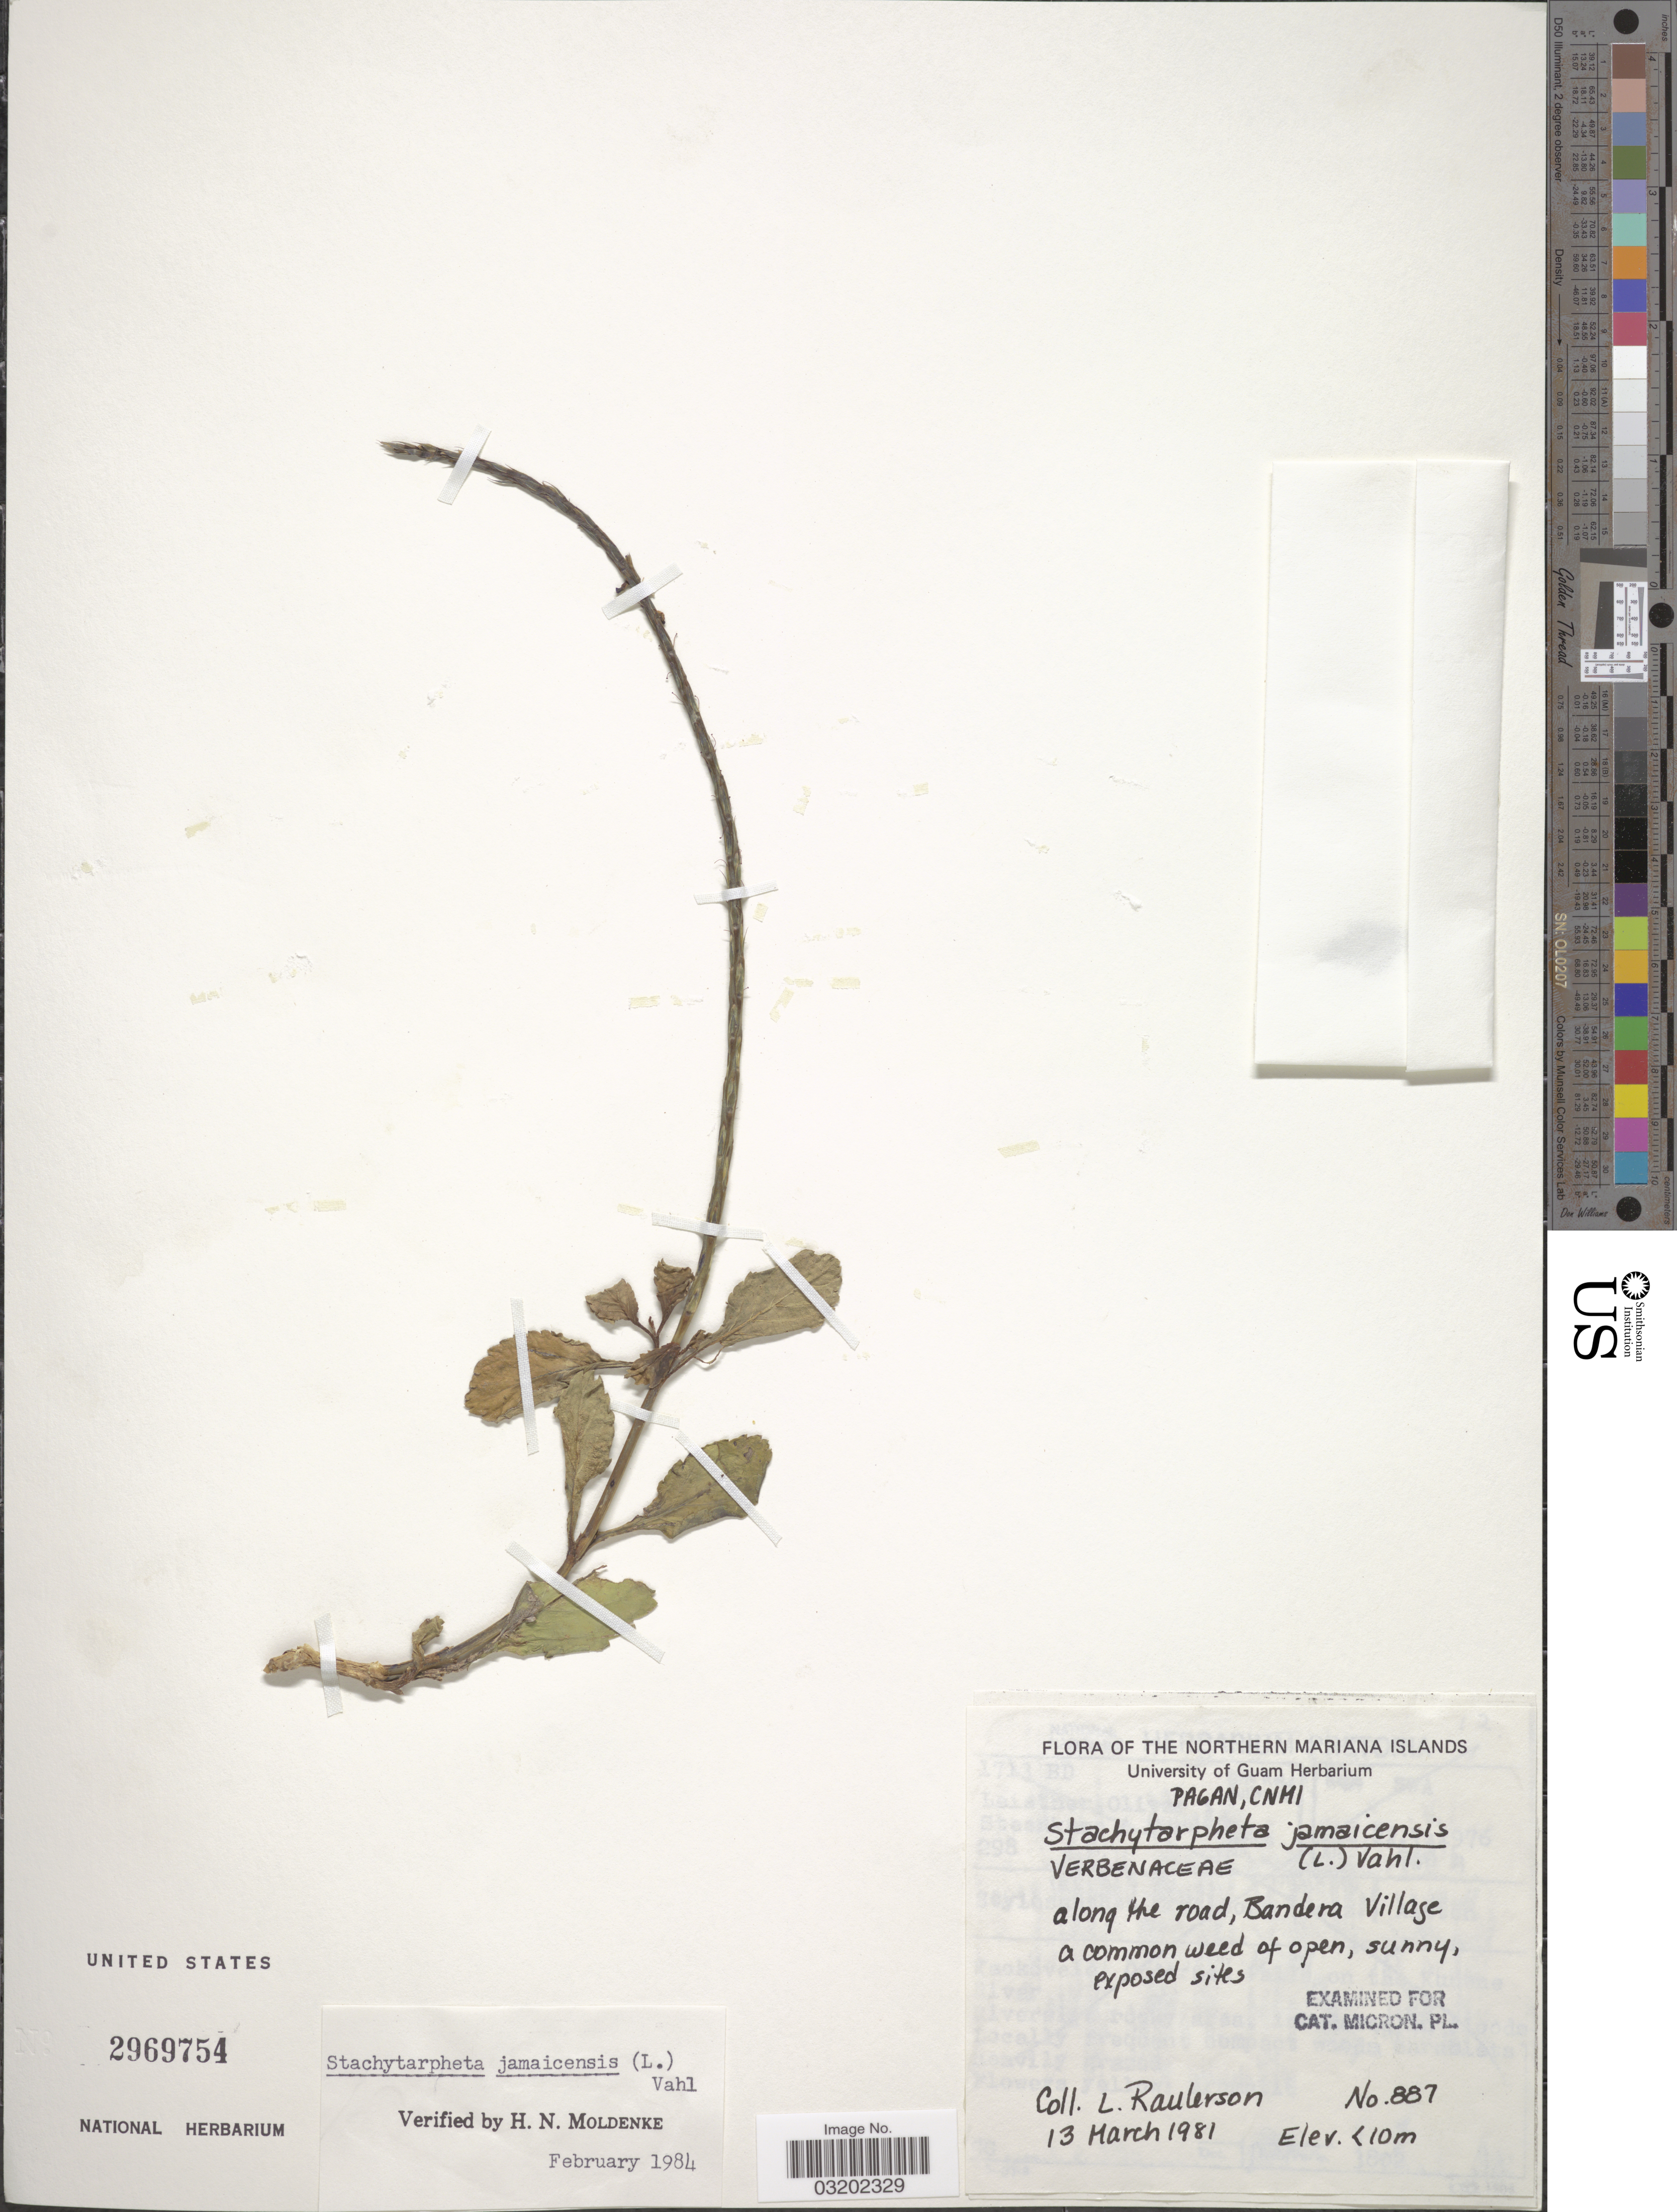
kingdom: Plantae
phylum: Tracheophyta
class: Magnoliopsida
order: Lamiales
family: Verbenaceae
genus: Stachytarpheta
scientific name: Stachytarpheta jamaicensis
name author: (L.) Vahl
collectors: L. Raulerson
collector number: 887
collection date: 1981-03-13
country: Northern Mariana Islands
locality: Pagan, CNMI. Along the road, Bandera Village.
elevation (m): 10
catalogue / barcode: US 2969754